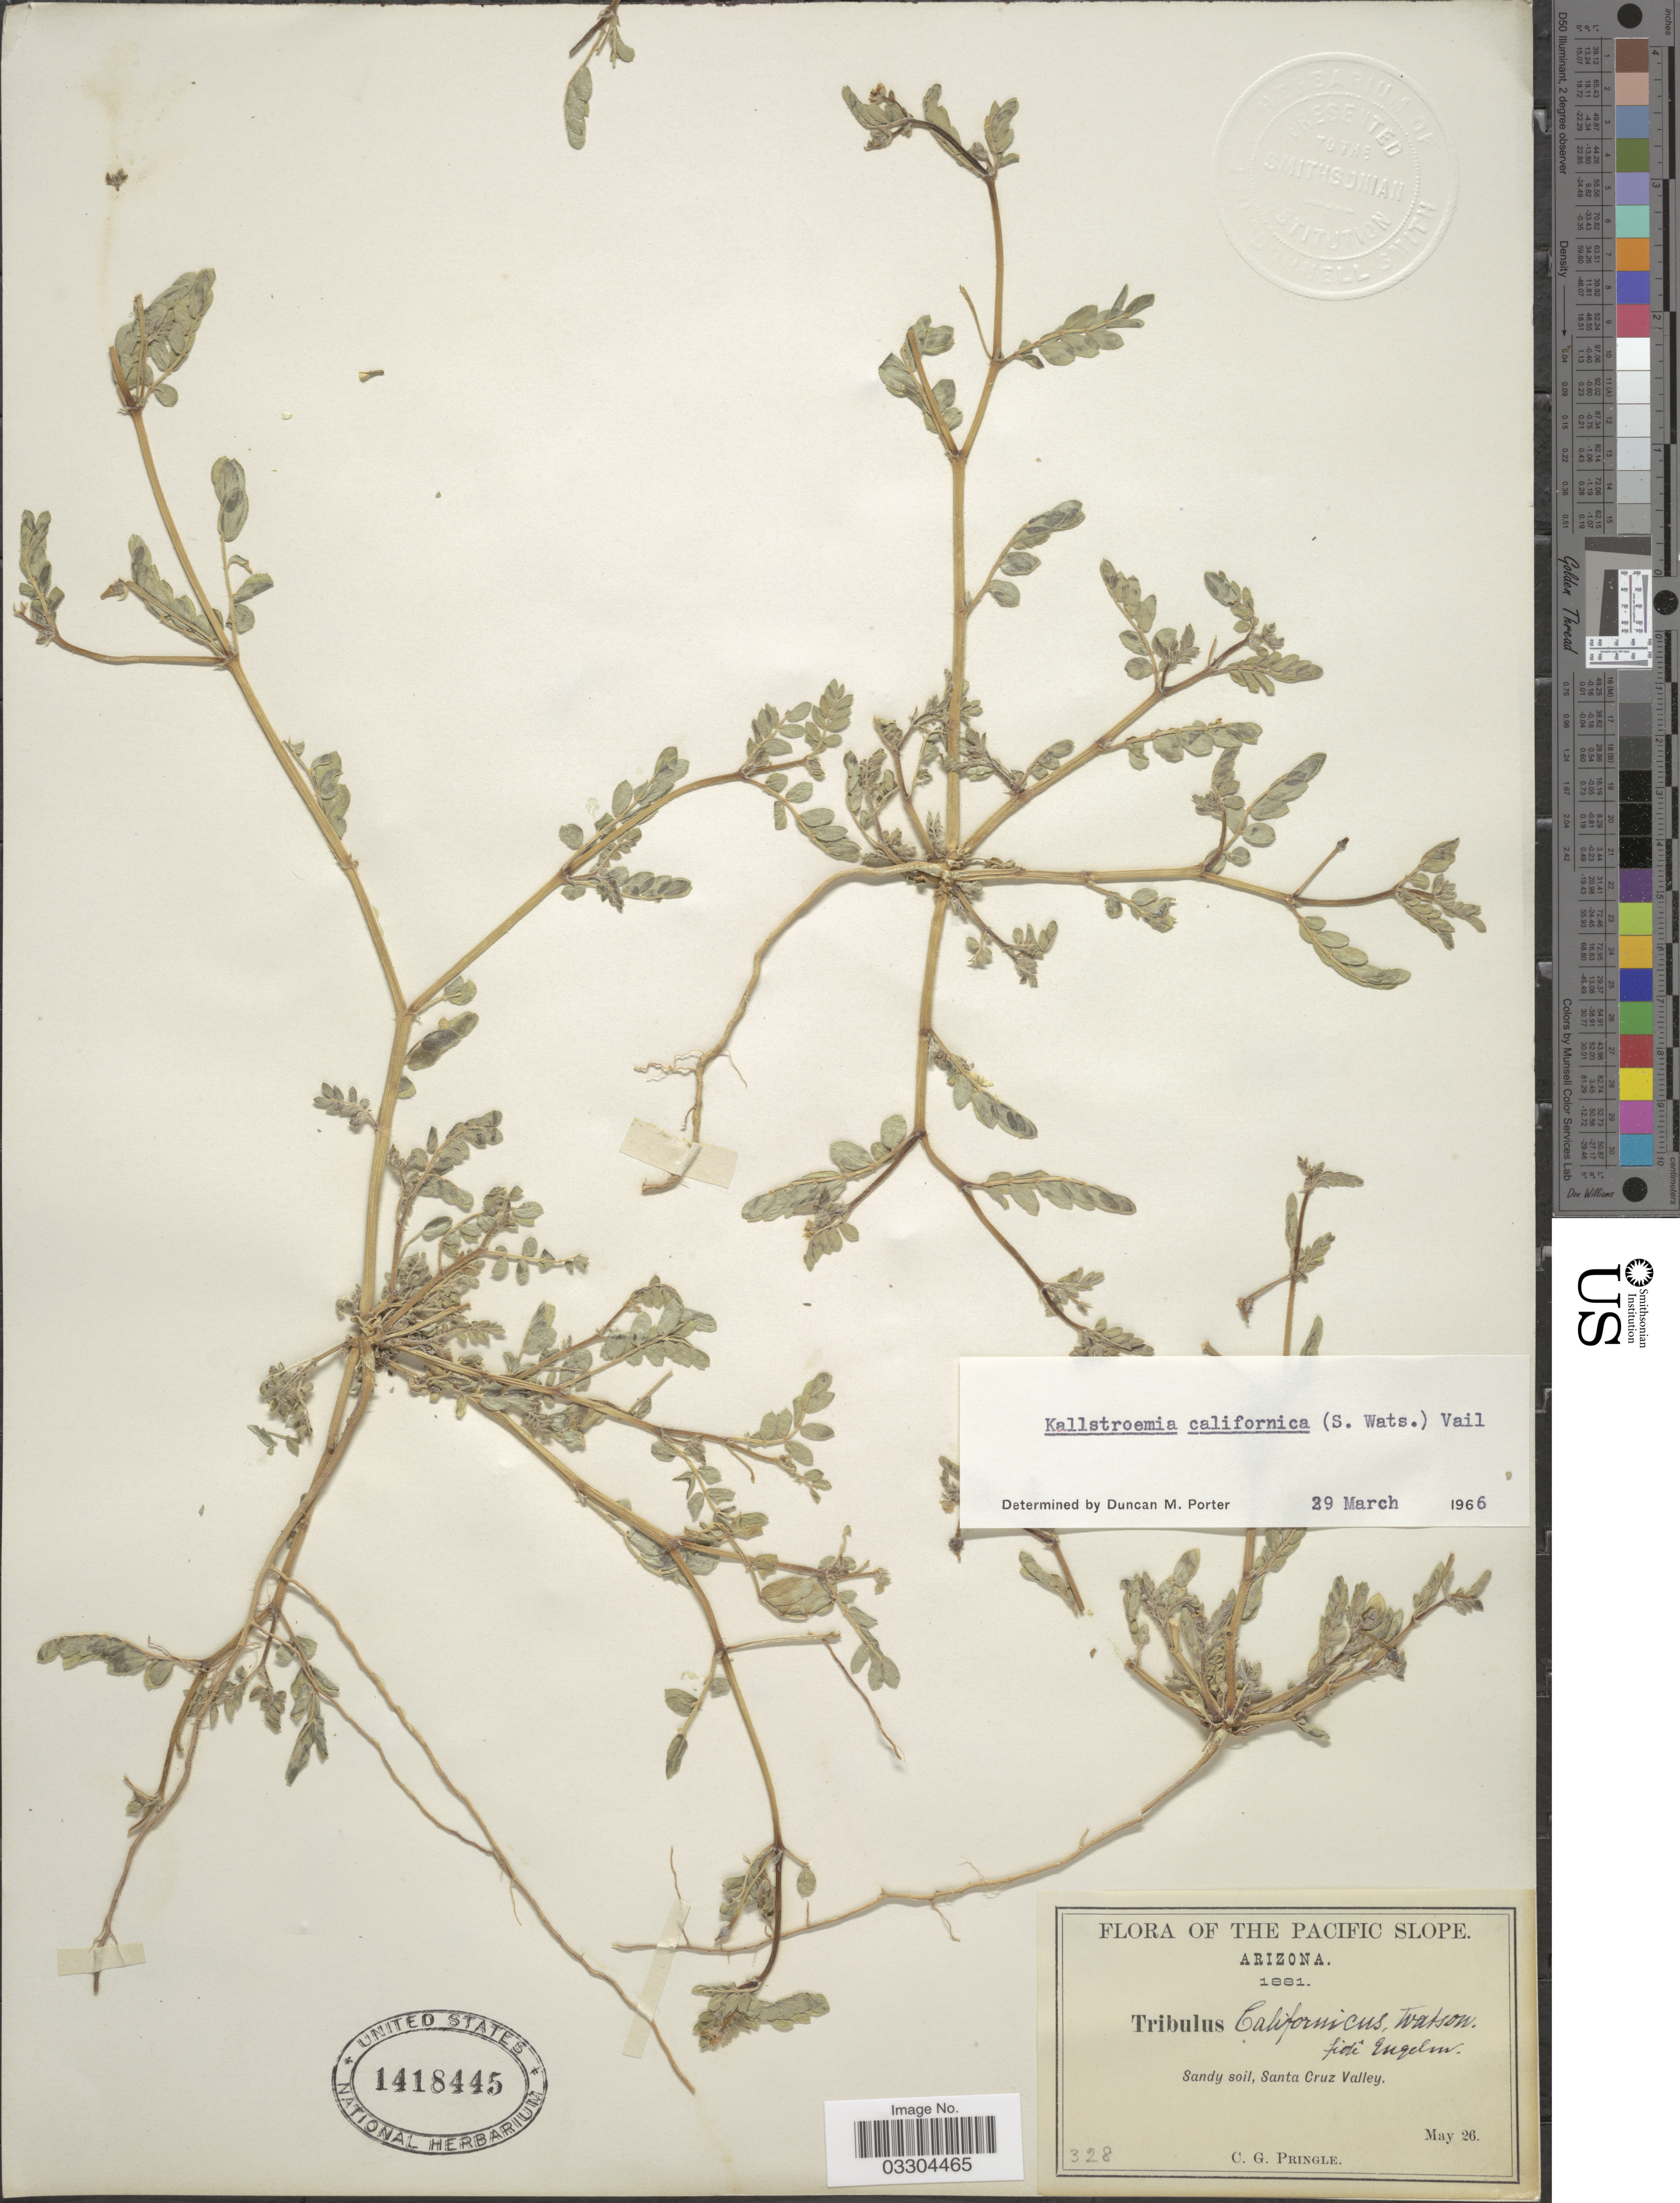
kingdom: Plantae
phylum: Tracheophyta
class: Magnoliopsida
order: Zygophyllales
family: Zygophyllaceae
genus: Kallstroemia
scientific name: Kallstroemia californica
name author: (S. Watson) Vail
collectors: C. G. Pringle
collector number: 328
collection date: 1881-05-26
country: United States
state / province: Arizona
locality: The Pacific Slope. Santa Cruz Valley.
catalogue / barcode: US 1418445